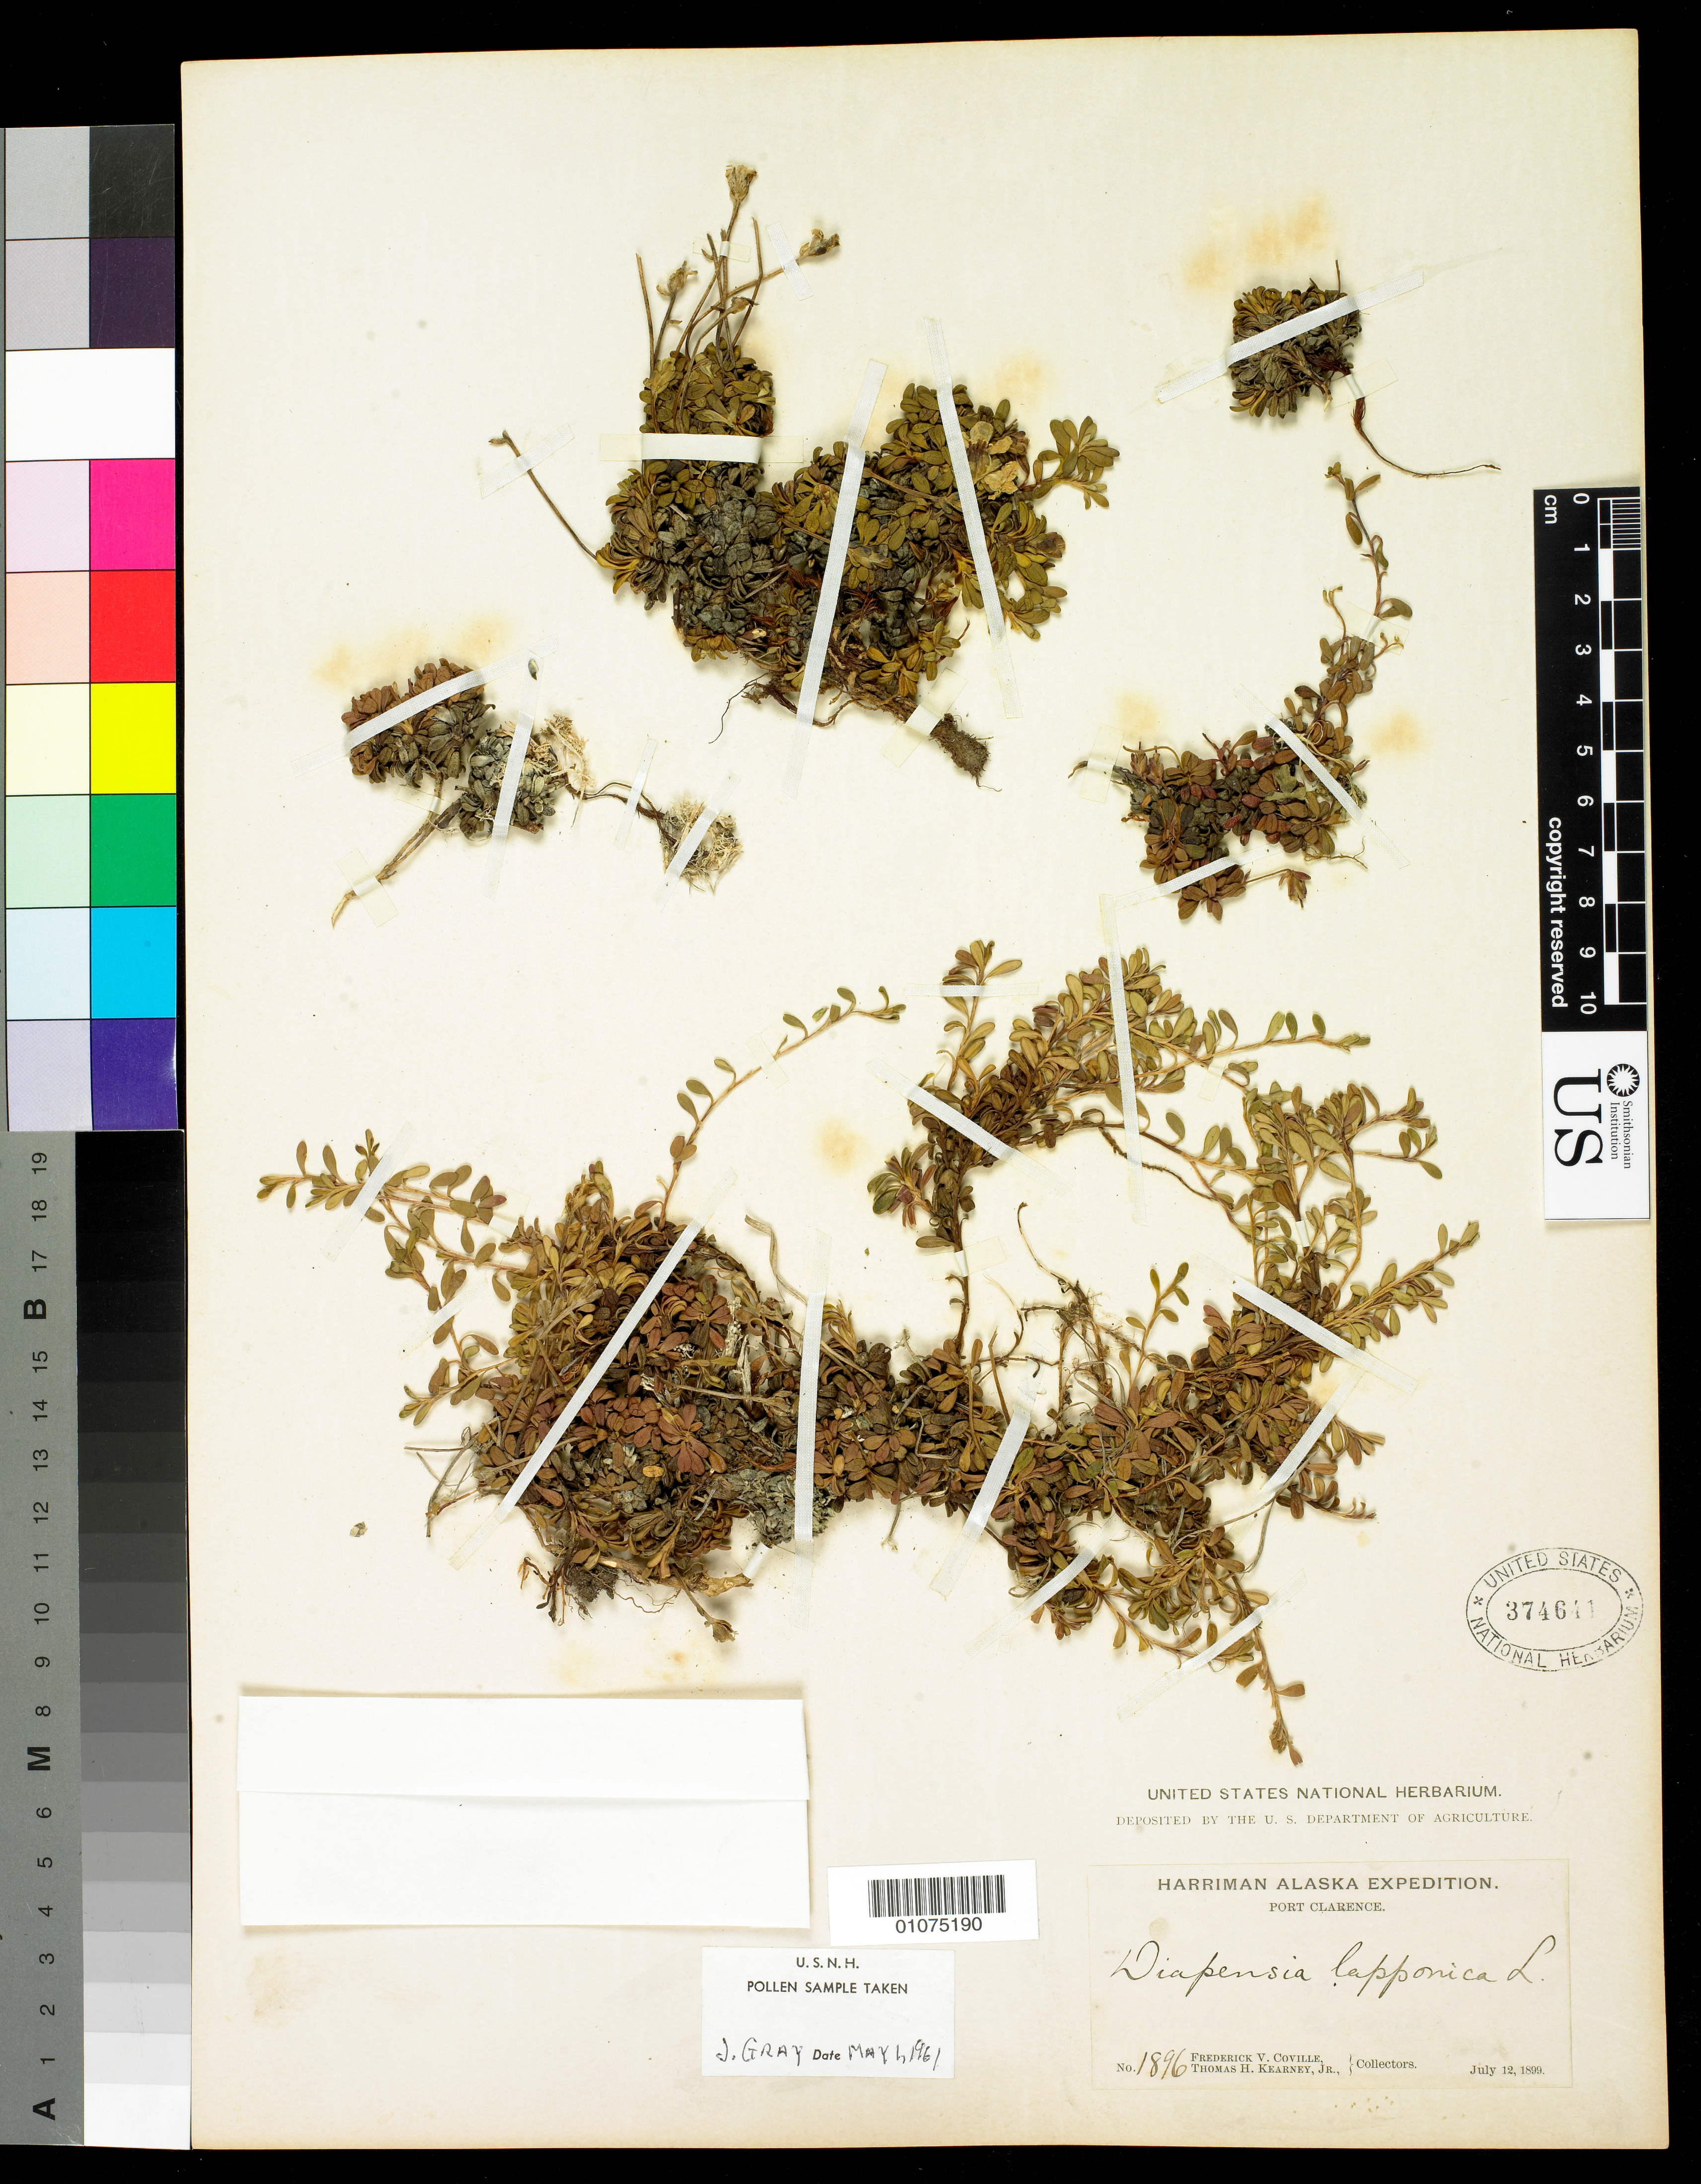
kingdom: Plantae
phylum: Tracheophyta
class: Magnoliopsida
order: Ericales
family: Diapensiaceae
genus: Diapensia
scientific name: Diapensia lapponica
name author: L.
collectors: F. V. Coville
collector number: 1896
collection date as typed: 12 Jul 1899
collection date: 1899-07-12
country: United States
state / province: Alaska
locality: Port Clarence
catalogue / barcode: US 374641